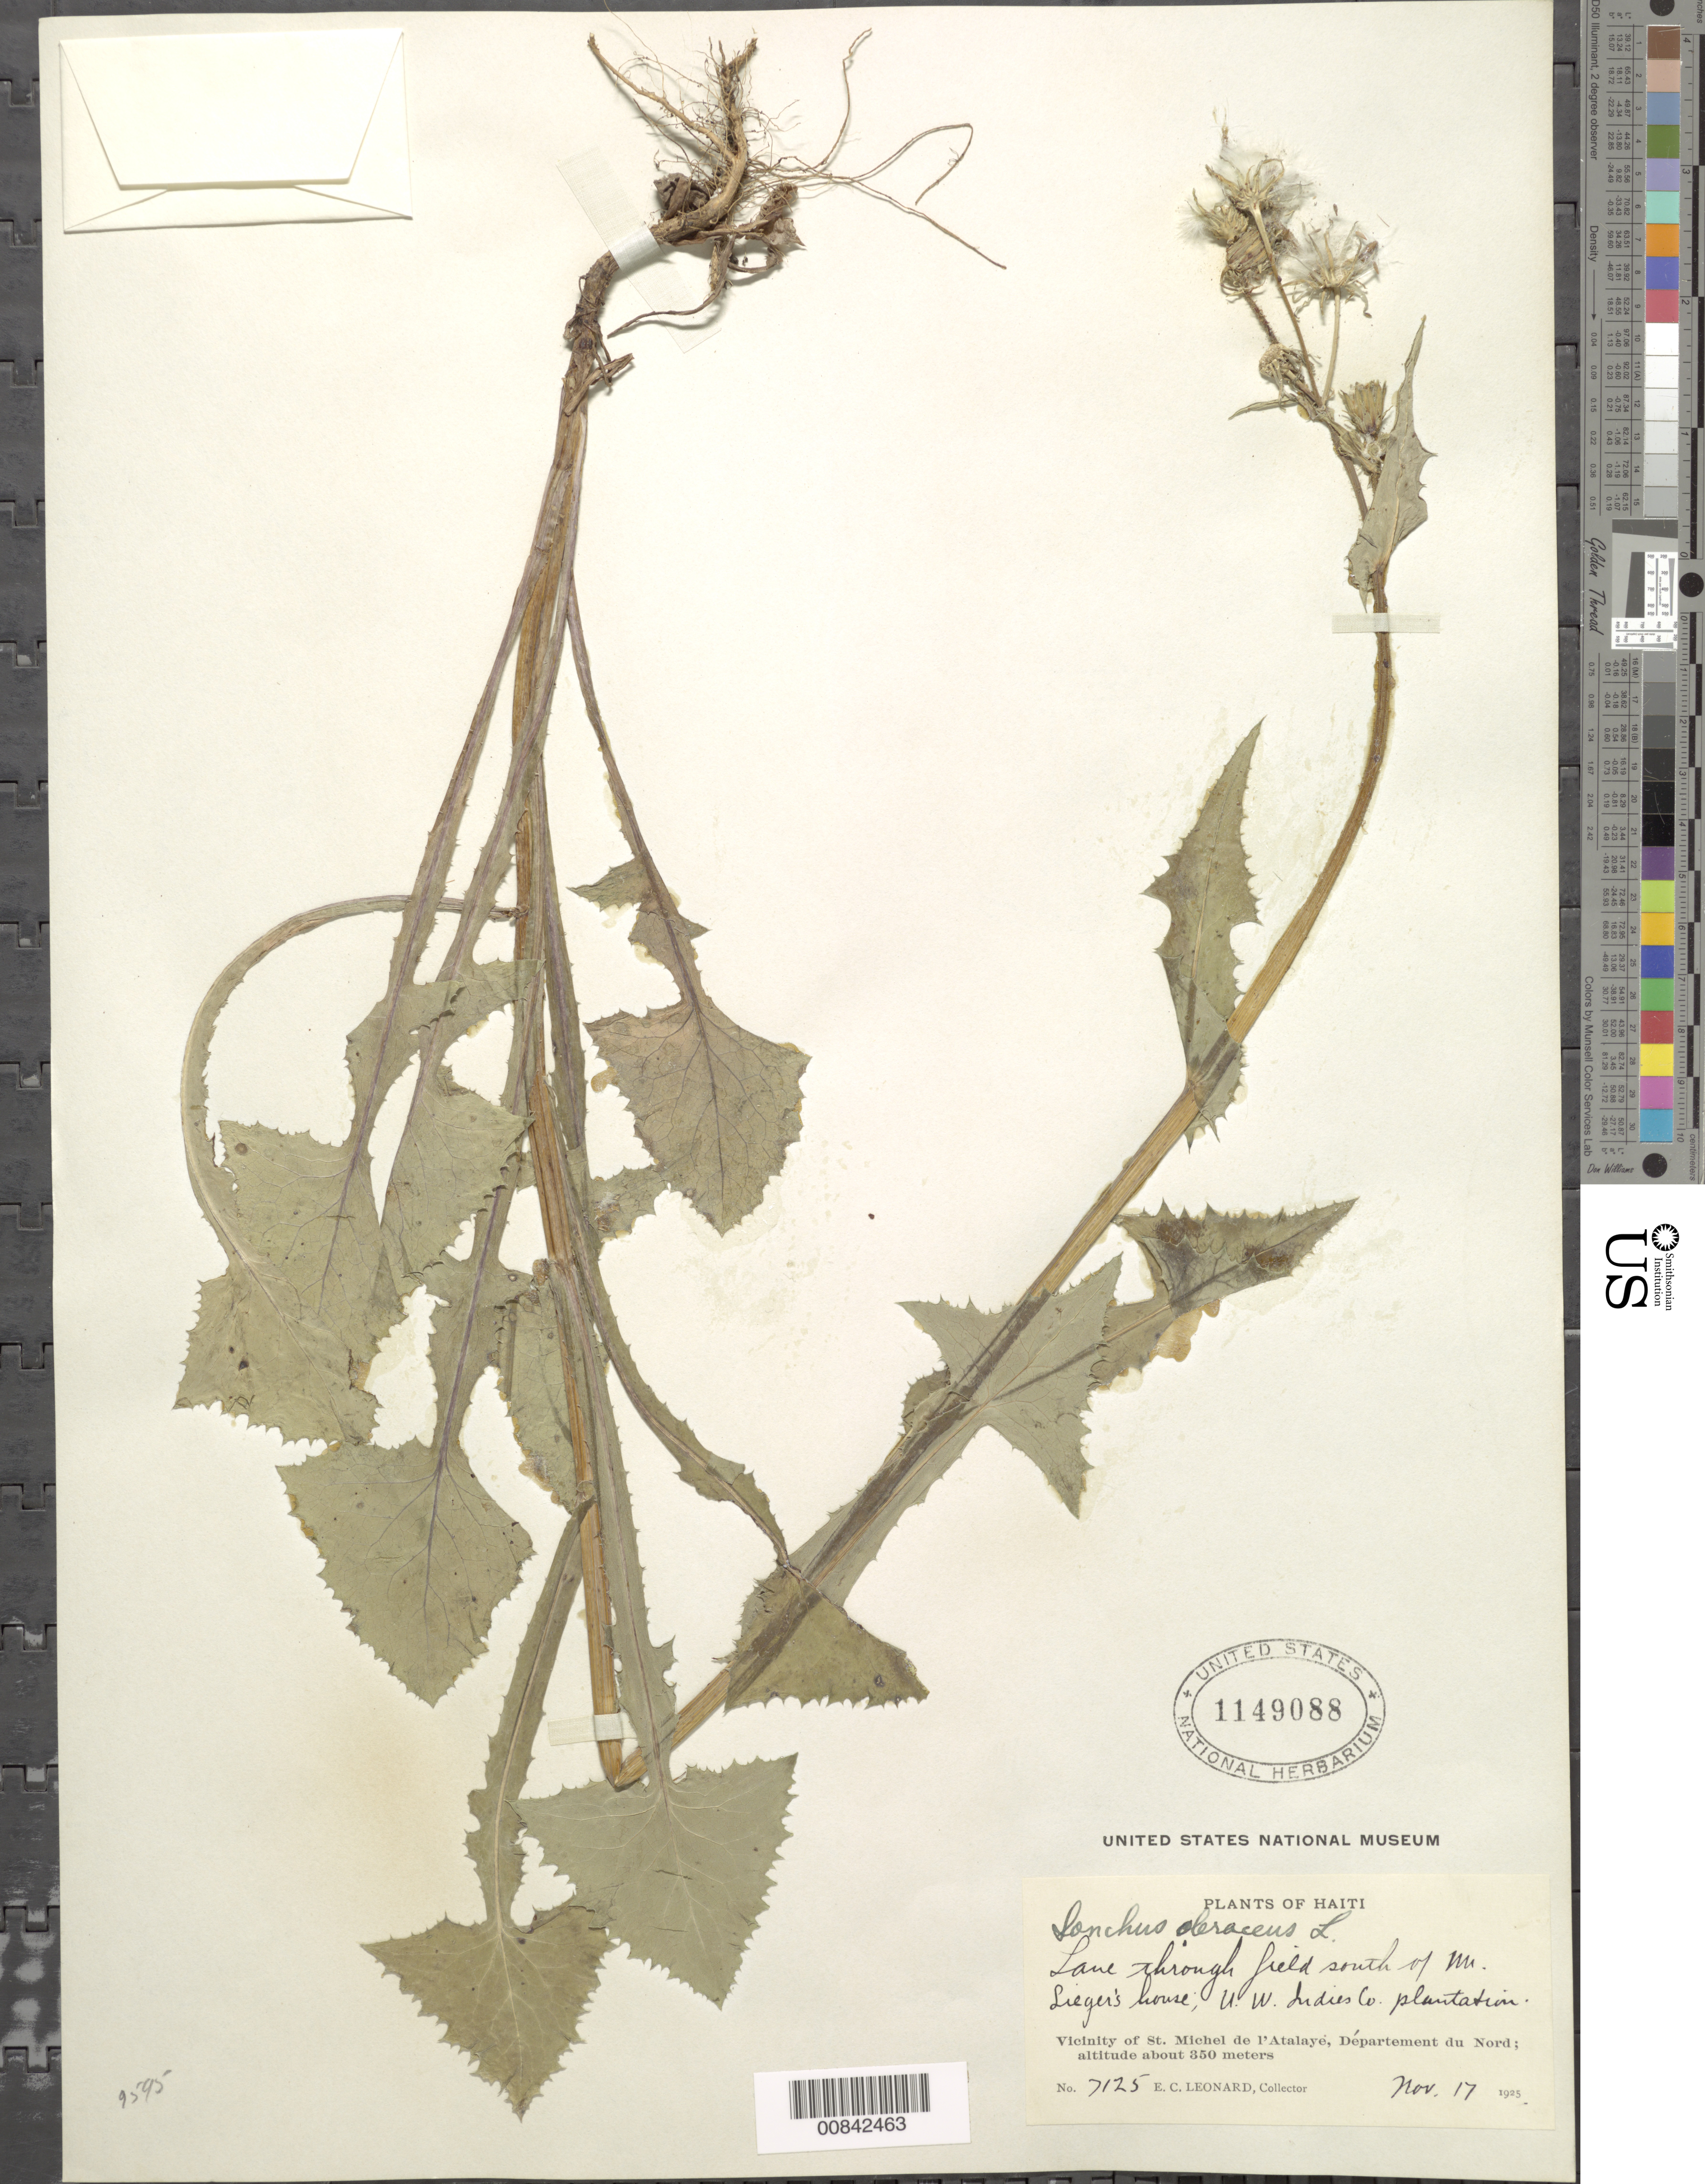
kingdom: Plantae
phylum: Tracheophyta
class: Magnoliopsida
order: Asterales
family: Asteraceae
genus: Sonchus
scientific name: Sonchus oleraceus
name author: L.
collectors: E. C. Leonard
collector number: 7125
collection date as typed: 17 Nov 1925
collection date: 1925-11-17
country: Haiti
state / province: Artibonite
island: Hispaniola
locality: Vicinity of St. Michel de l'Atalaye, lane through field S of Mr. Sieger's house, UW Indies Co. Plantation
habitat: Field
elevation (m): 350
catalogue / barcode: US 1149088